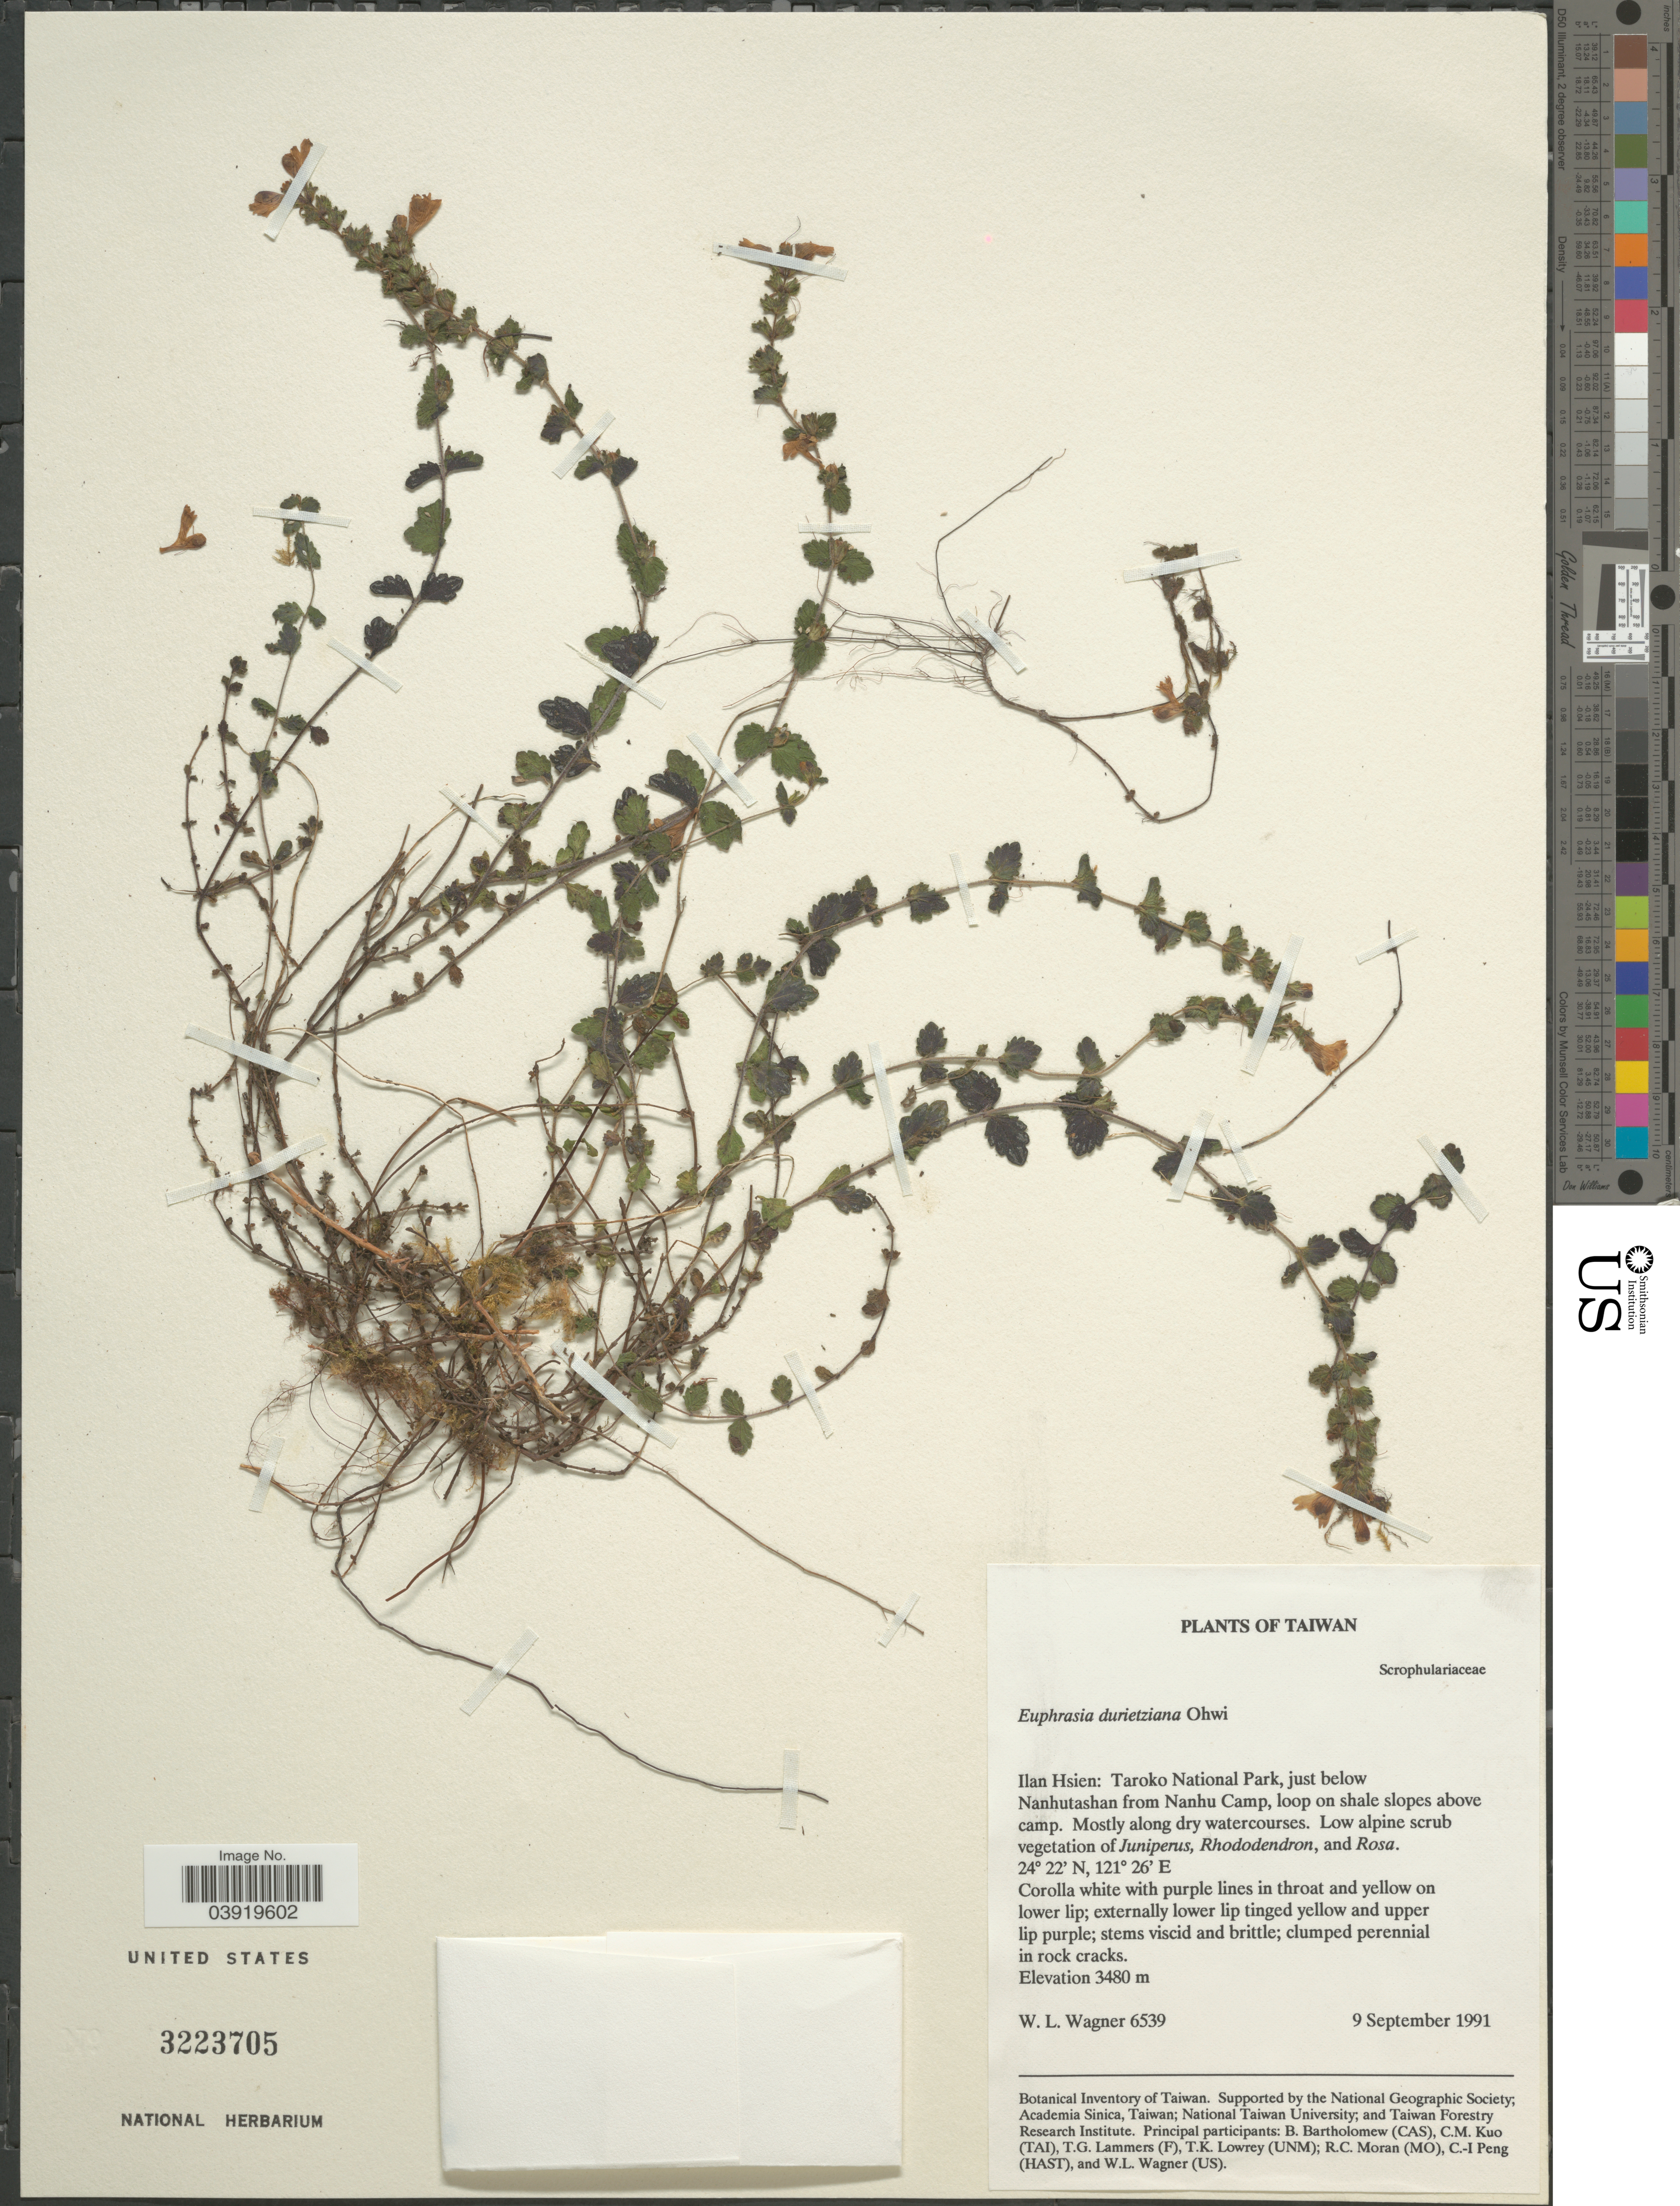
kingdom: Plantae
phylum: Tracheophyta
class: Magnoliopsida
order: Lamiales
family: Orobanchaceae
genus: Euphrasia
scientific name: Euphrasia durietziana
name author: Ohwi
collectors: W. L. Wagner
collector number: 6539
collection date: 1991-09-09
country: Taiwan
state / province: Ilan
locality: Ilan Hsien: Taroko National Park, just below Nanhutashan from Nanhu Camp, loop on shale slopes above camp.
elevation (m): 3480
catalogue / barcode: US 3223705